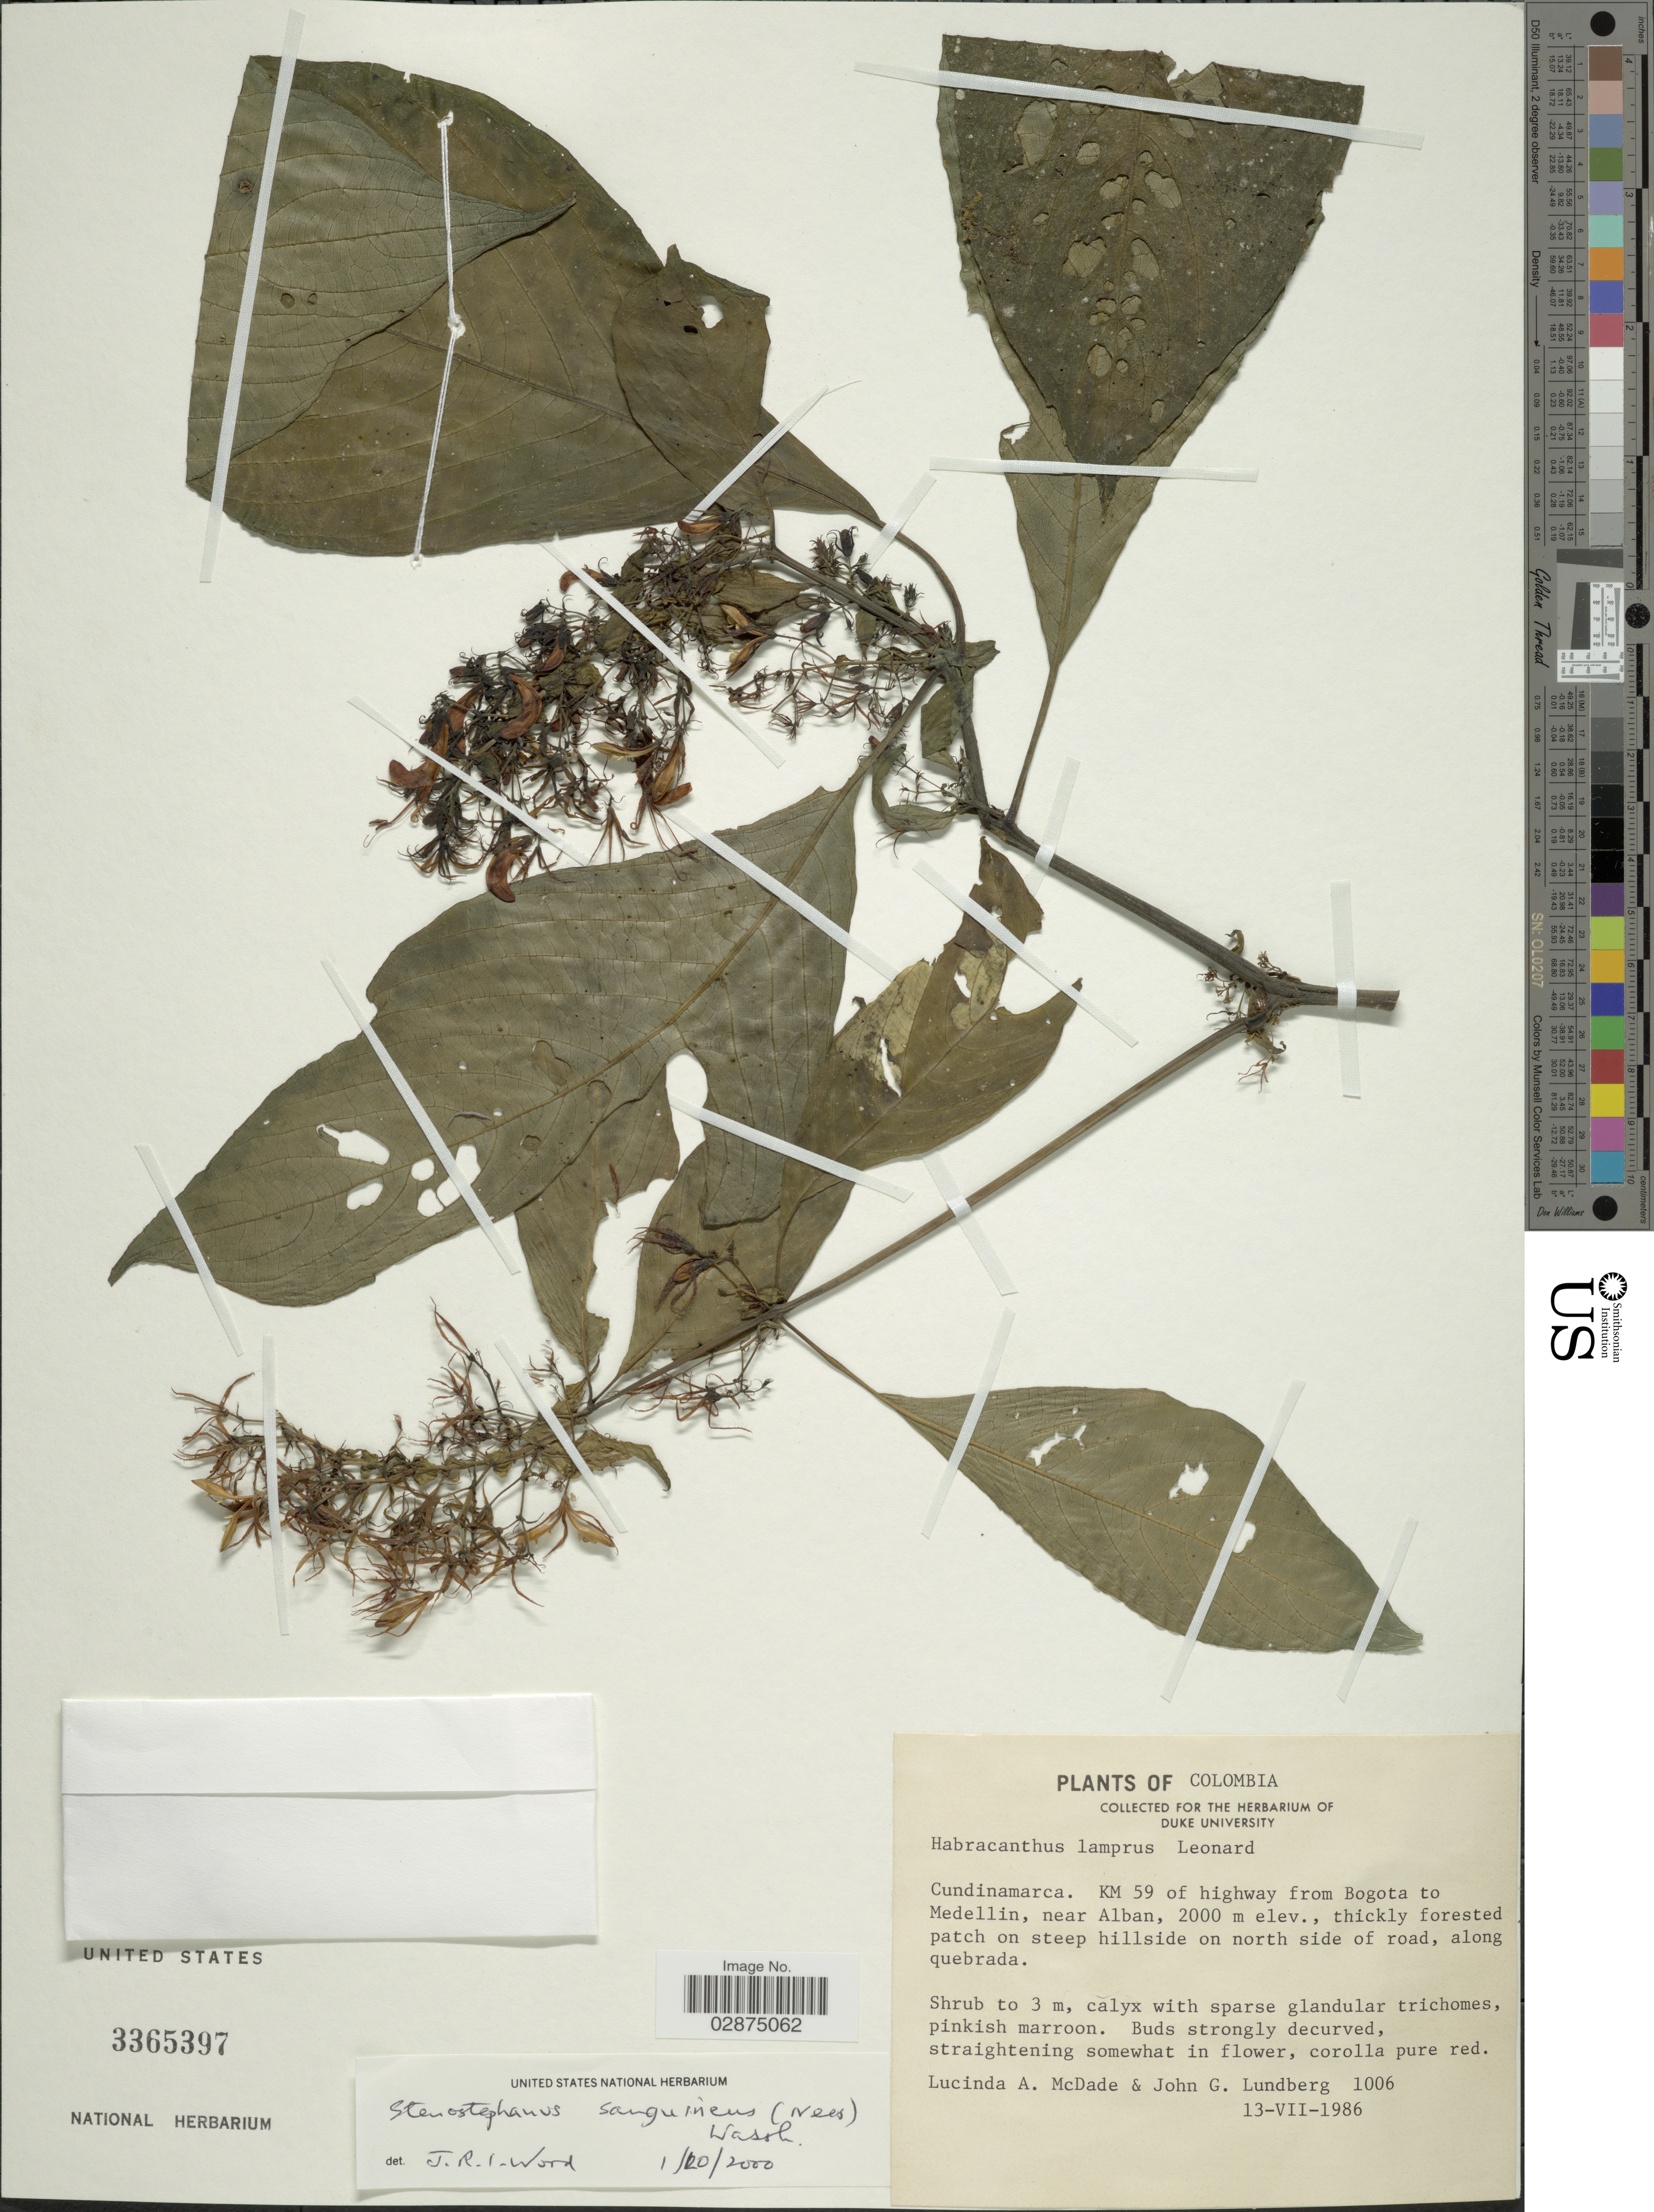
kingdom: Plantae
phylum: Tracheophyta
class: Magnoliopsida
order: Lamiales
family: Acanthaceae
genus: Habracanthus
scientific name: Habracanthus sanguineus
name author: Nees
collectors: L. McDade & J. Lundberg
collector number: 1006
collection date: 1986-07-13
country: Colombia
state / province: Cundinamarca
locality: KM 59 of highway from Bogota to Medellin, near Alban, thickly forested patch on steep hillside on north side of road, along quebrada.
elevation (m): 2000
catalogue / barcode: US 3365397